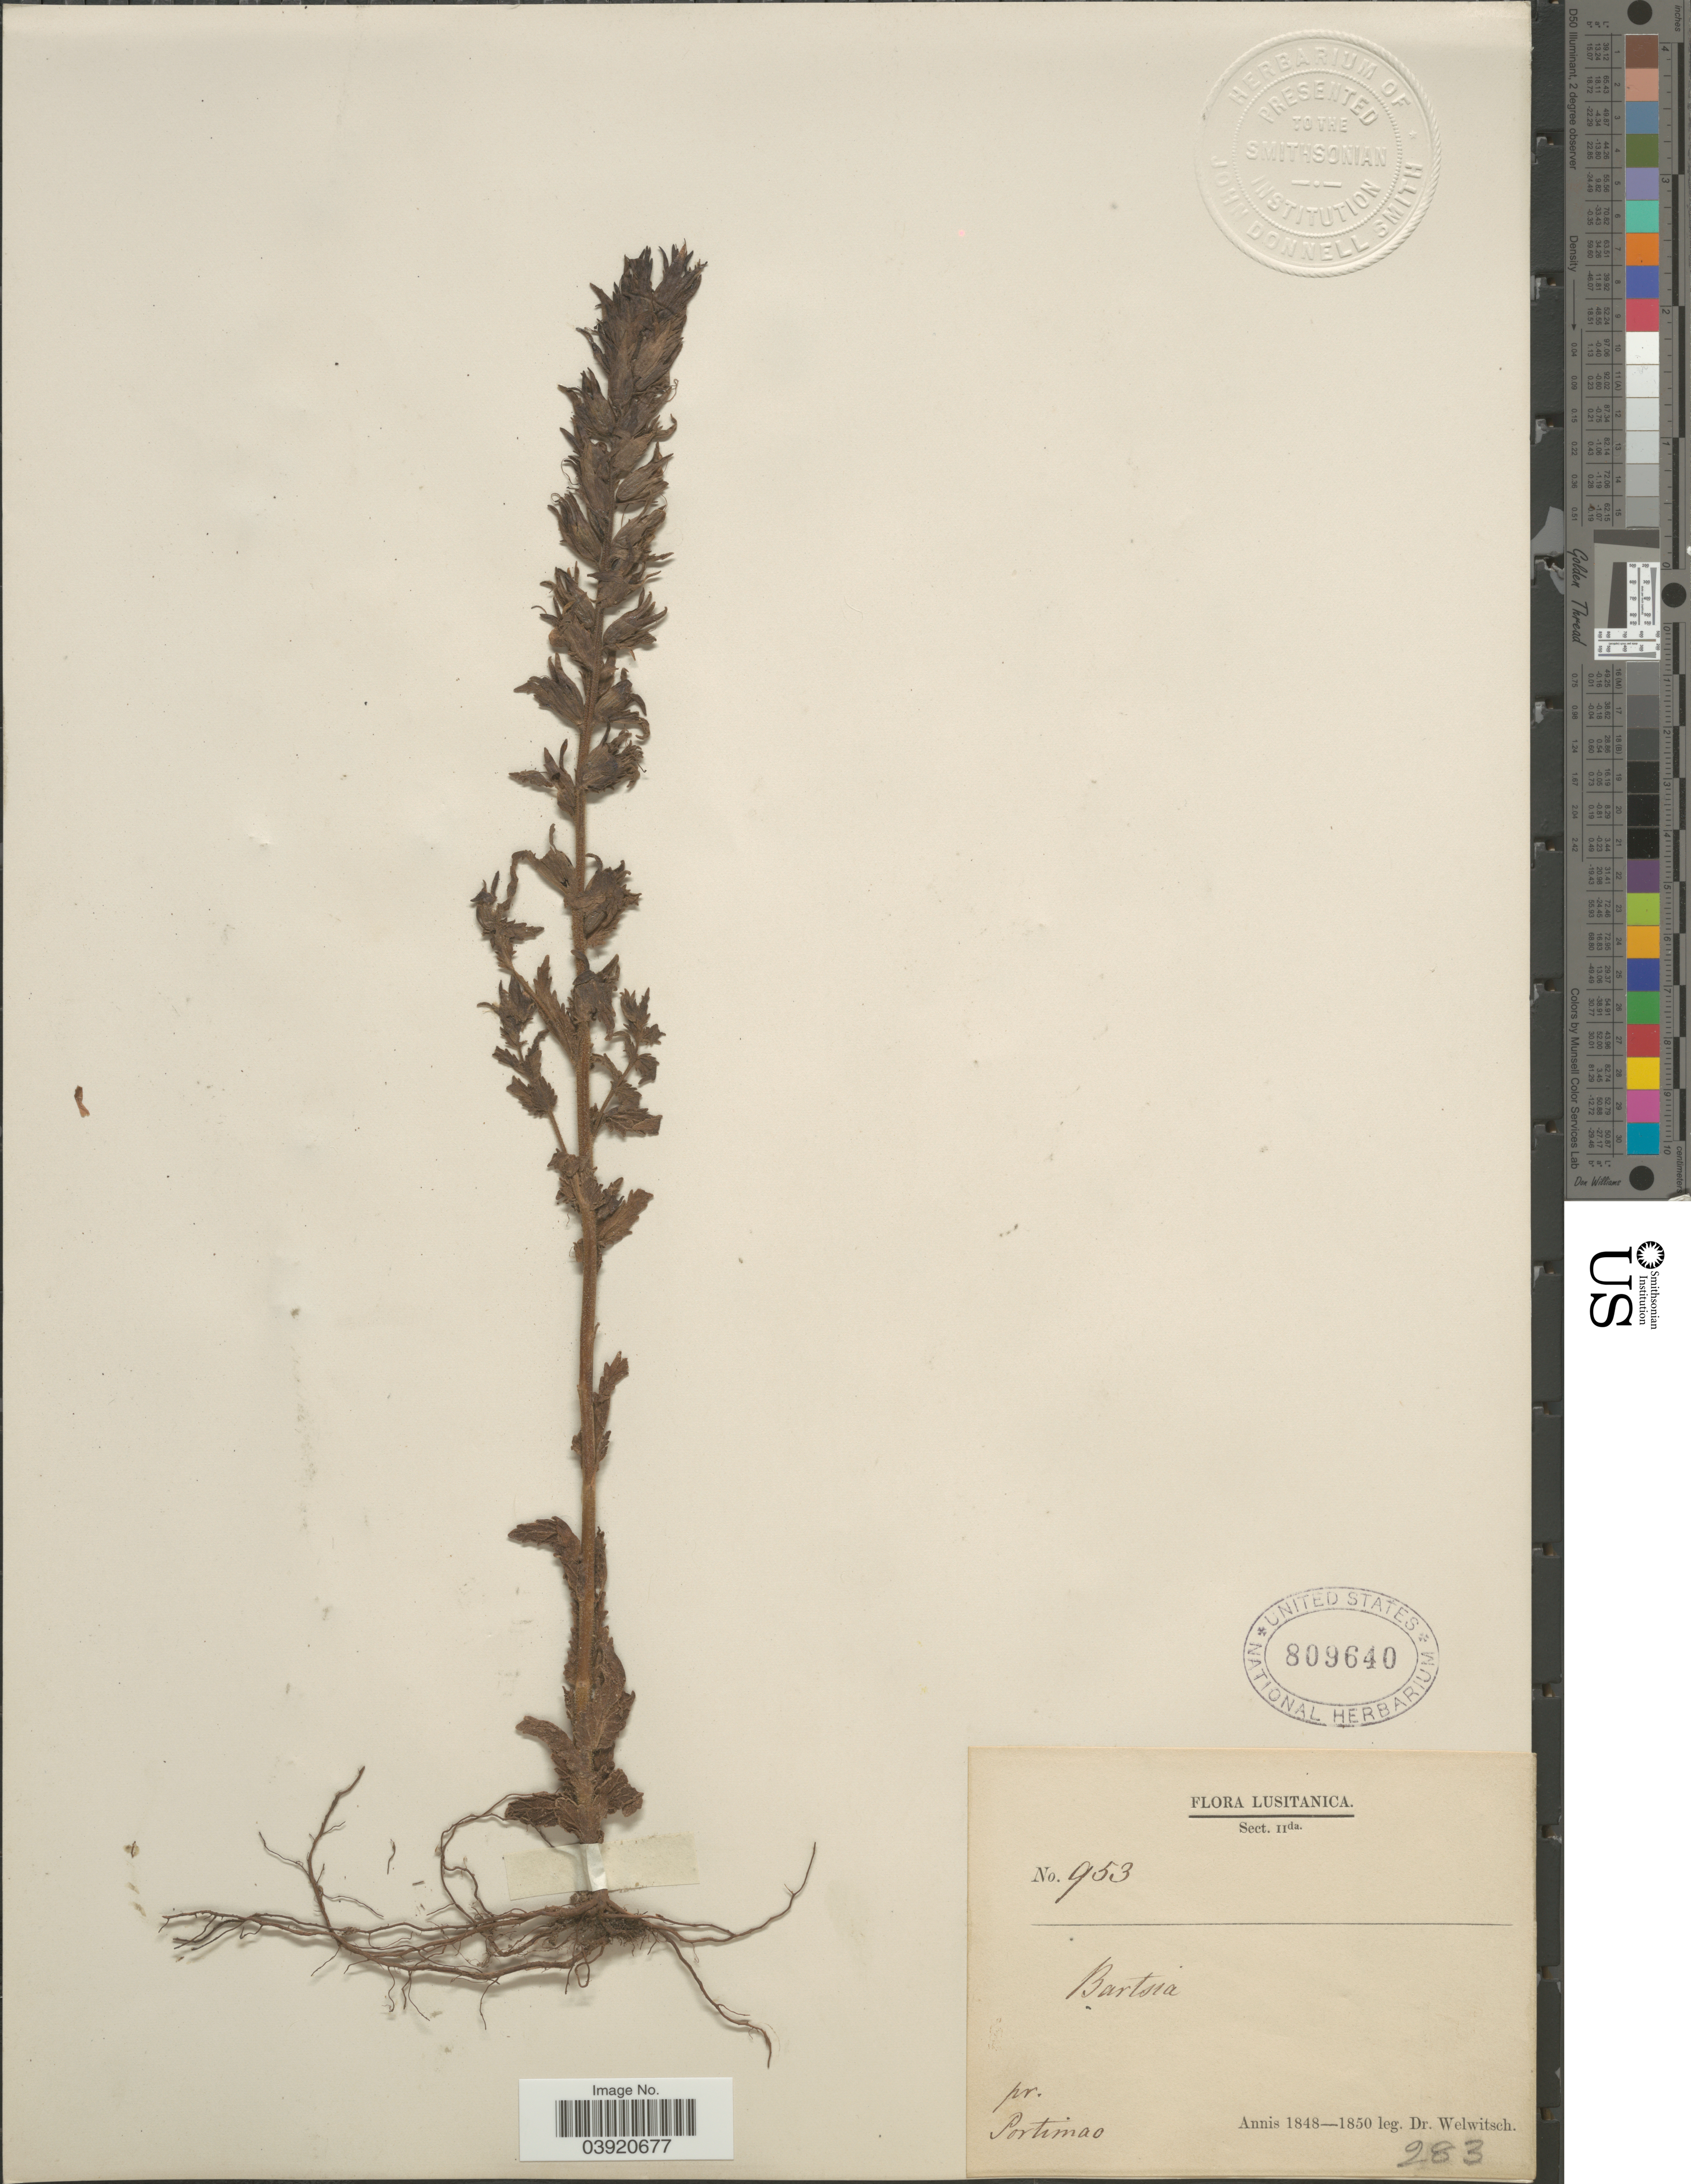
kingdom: Plantae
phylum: Tracheophyta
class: Magnoliopsida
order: Lamiales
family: Orobanchaceae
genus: Bellardia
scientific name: Bellardia sp.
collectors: -. Welwitsch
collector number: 953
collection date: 1848/1850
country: Portugal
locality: Lusitanica. Pr. Portimao.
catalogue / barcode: US 809640